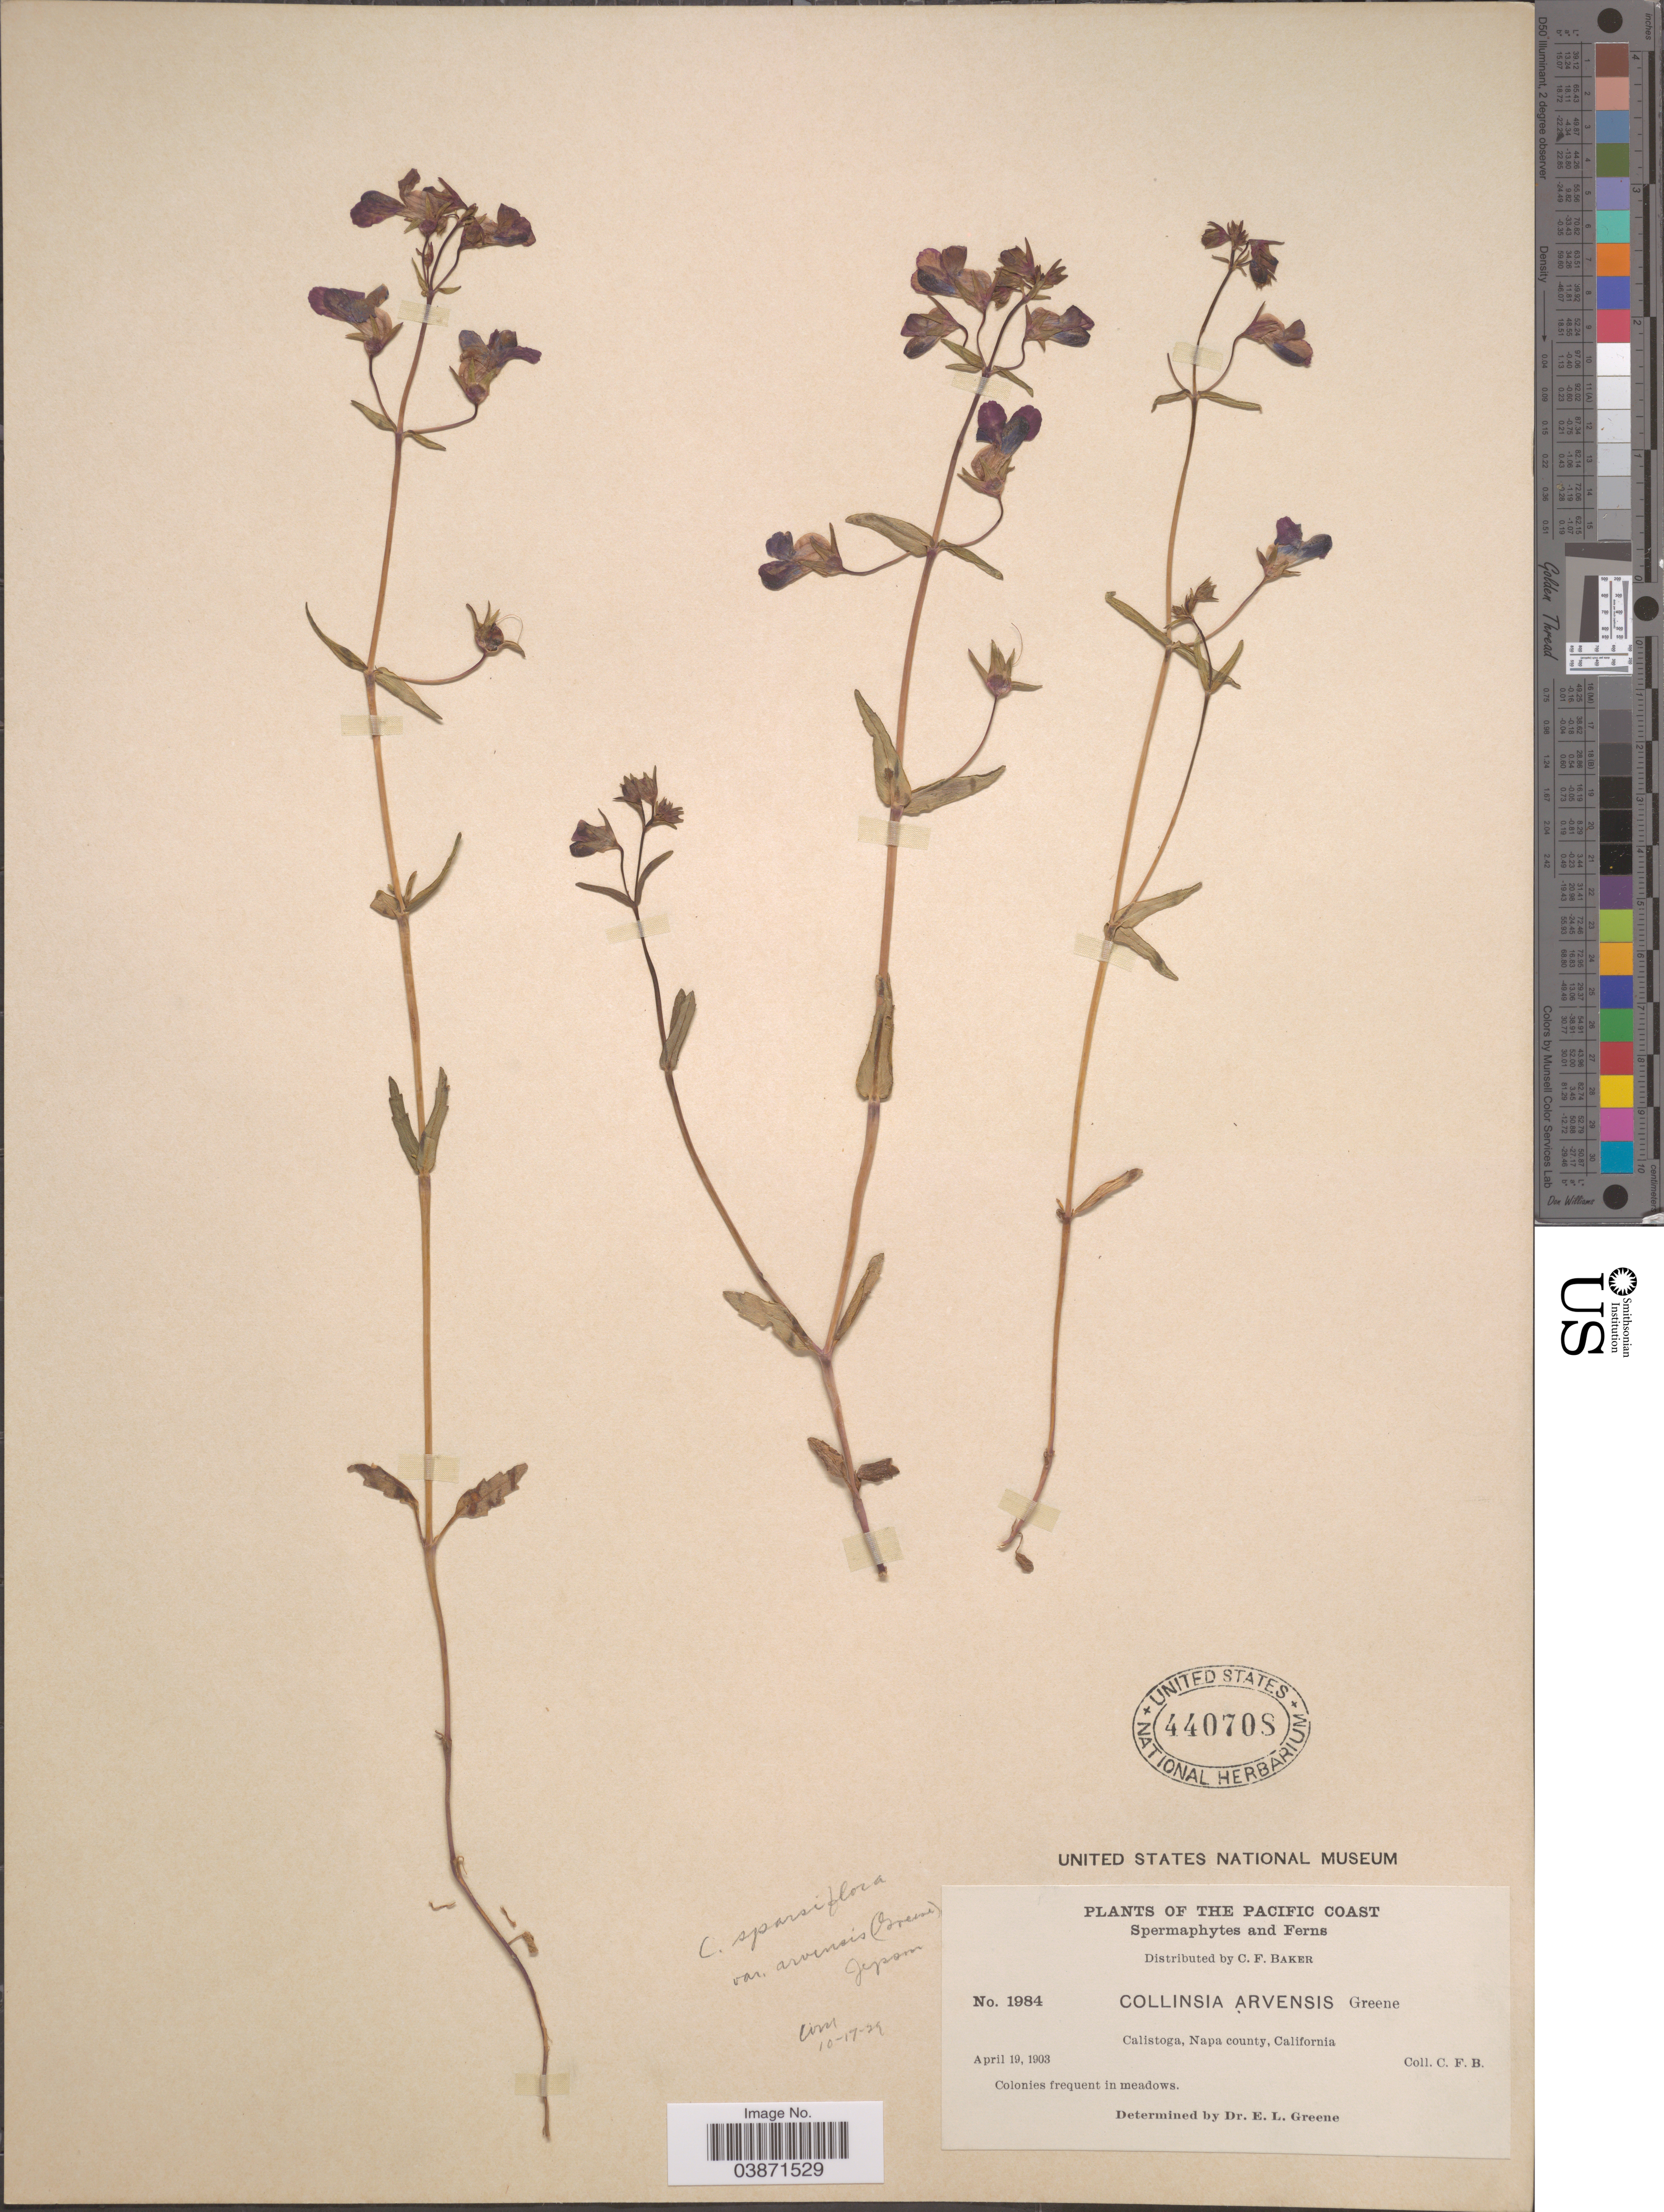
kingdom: Plantae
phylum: Tracheophyta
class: Magnoliopsida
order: Lamiales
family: Plantaginaceae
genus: Collinsia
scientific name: Collinsia sparsiflora var. arvensis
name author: (Greene) Jeps.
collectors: C. F. Baker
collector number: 1984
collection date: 1903-04-19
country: United States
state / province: California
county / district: Napa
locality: The Pacific Coast. Calistoga, Napa county.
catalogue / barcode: US 440708